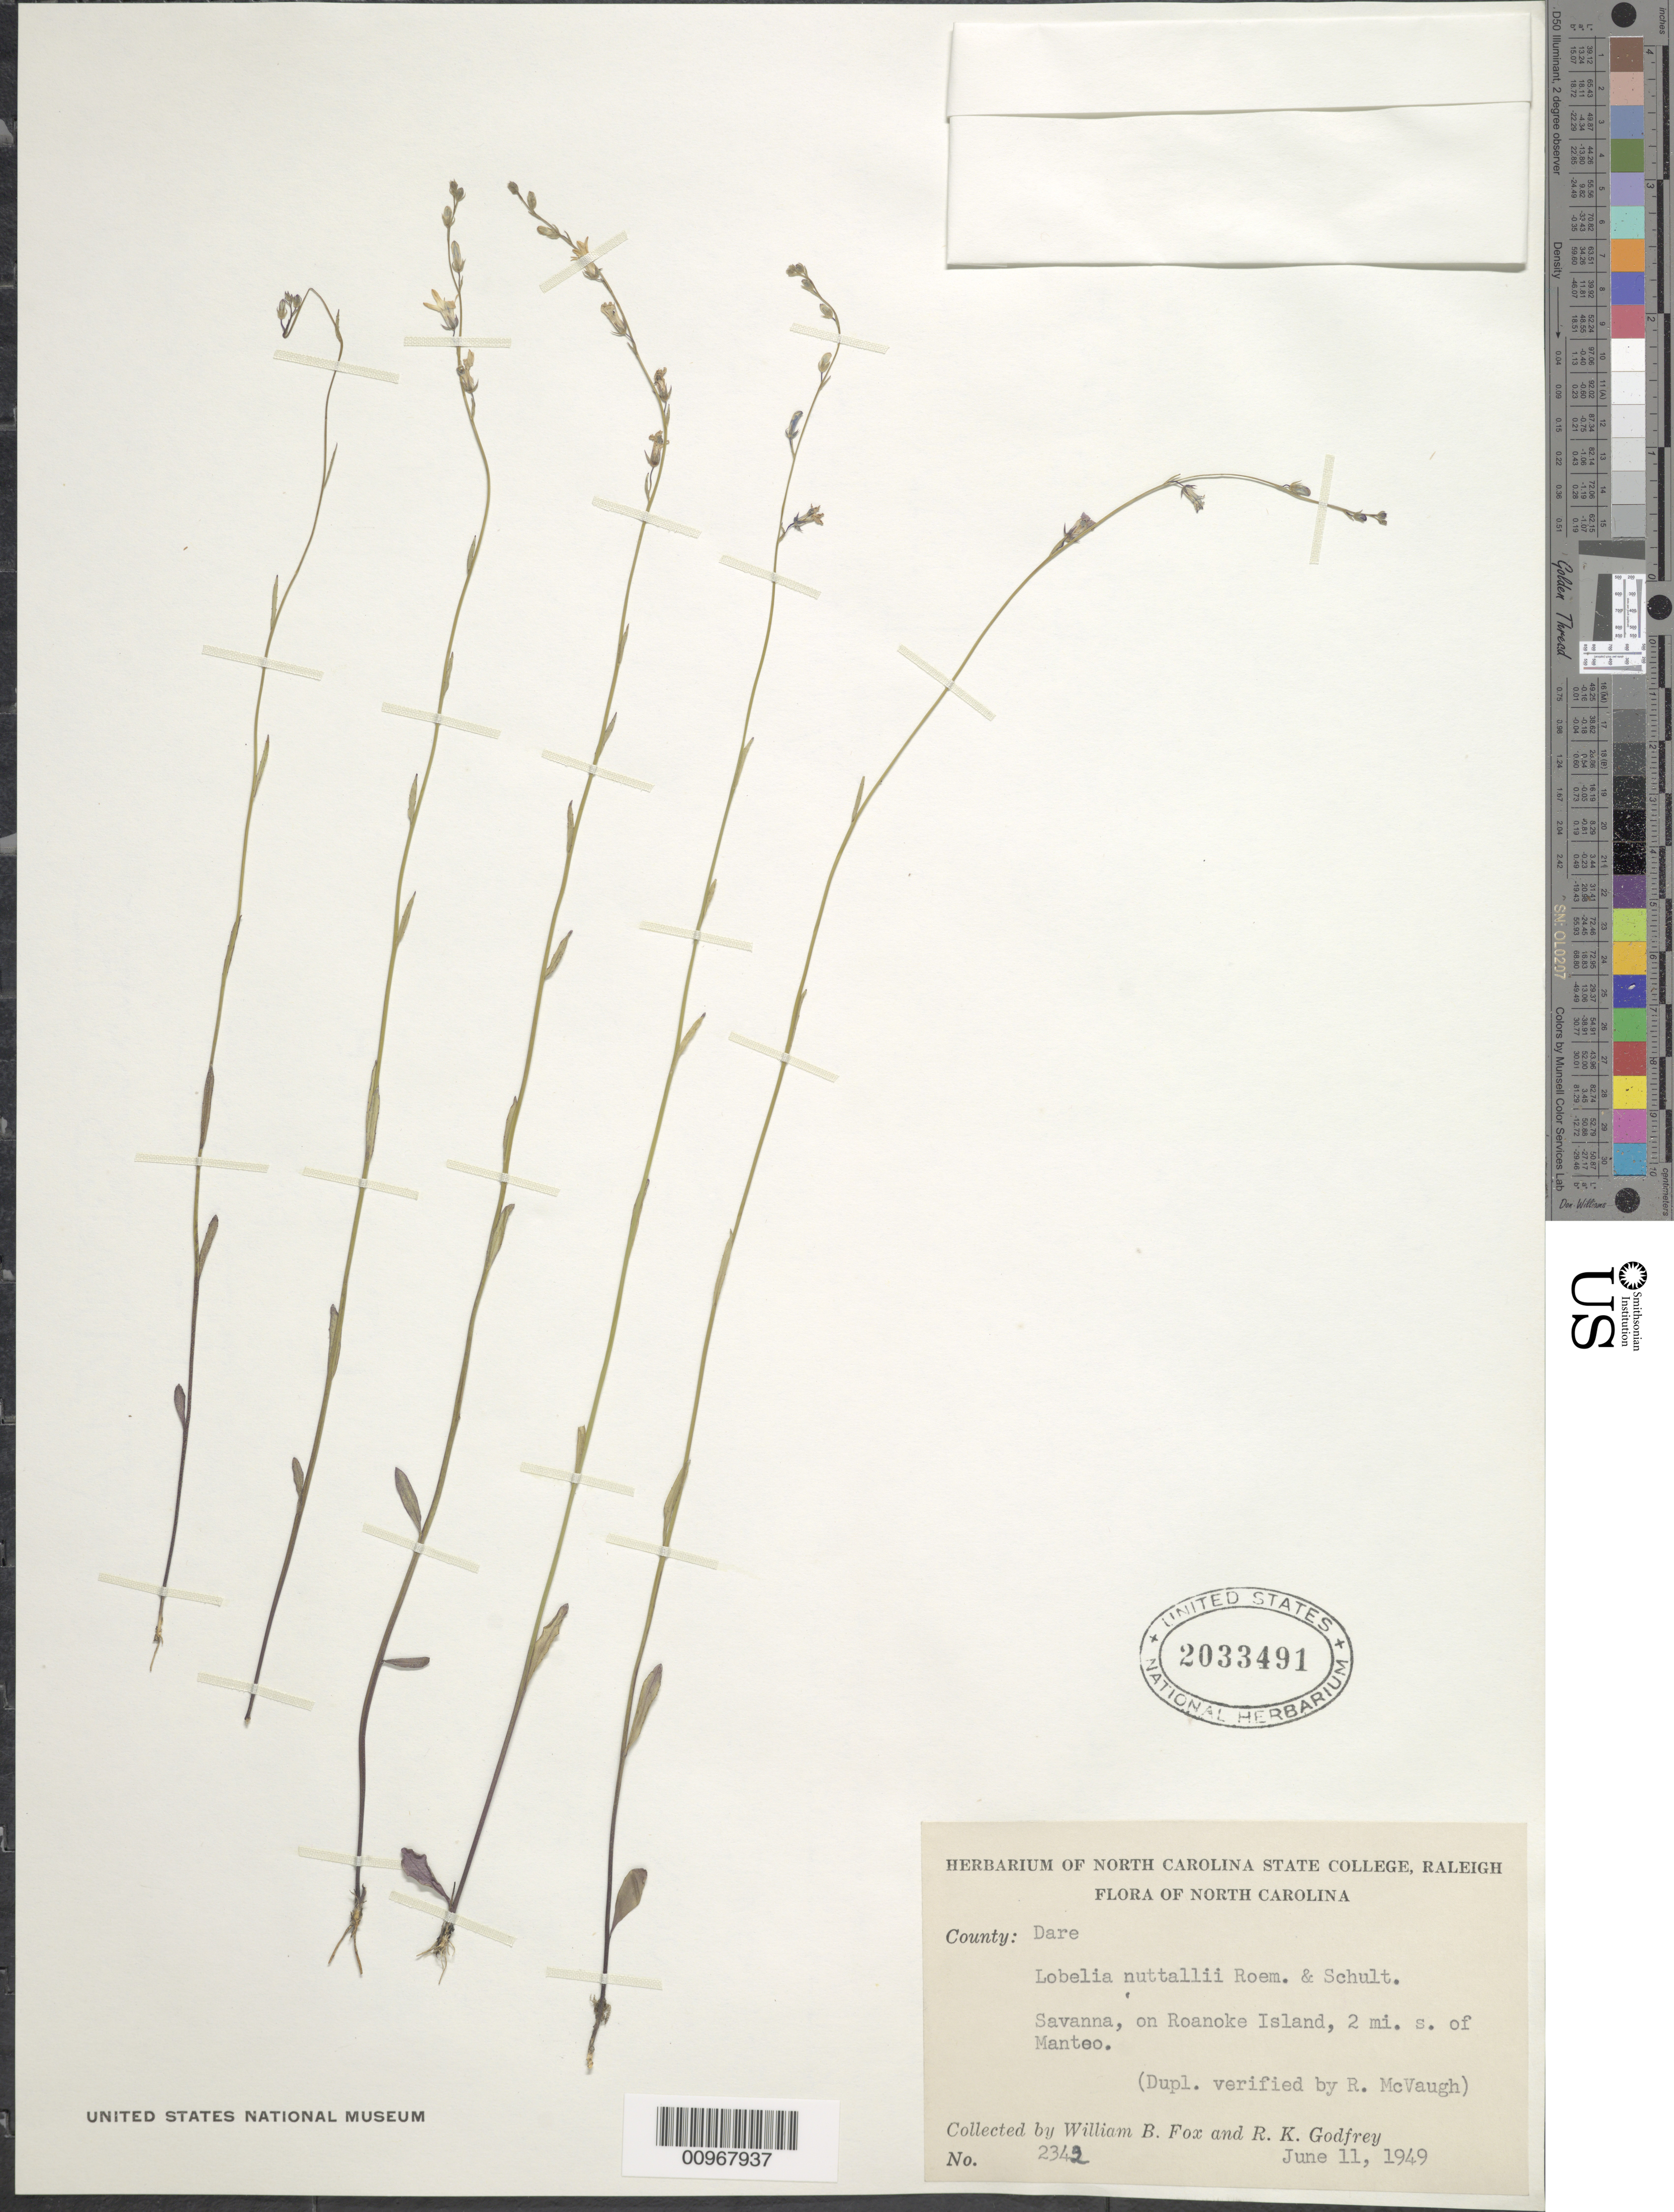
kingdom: Plantae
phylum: Tracheophyta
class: Magnoliopsida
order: Asterales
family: Campanulaceae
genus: Lobelia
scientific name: Lobelia nuttallii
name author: Schult.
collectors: W. B. Fox & R. K. Godfrey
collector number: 2342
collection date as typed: June 11, 1949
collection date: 1949-06-11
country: United States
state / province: North Carolina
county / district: Dare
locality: Savanna, on Roanoke Island, 2 mi. s. of Manteo.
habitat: savanna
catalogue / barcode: US 2033491